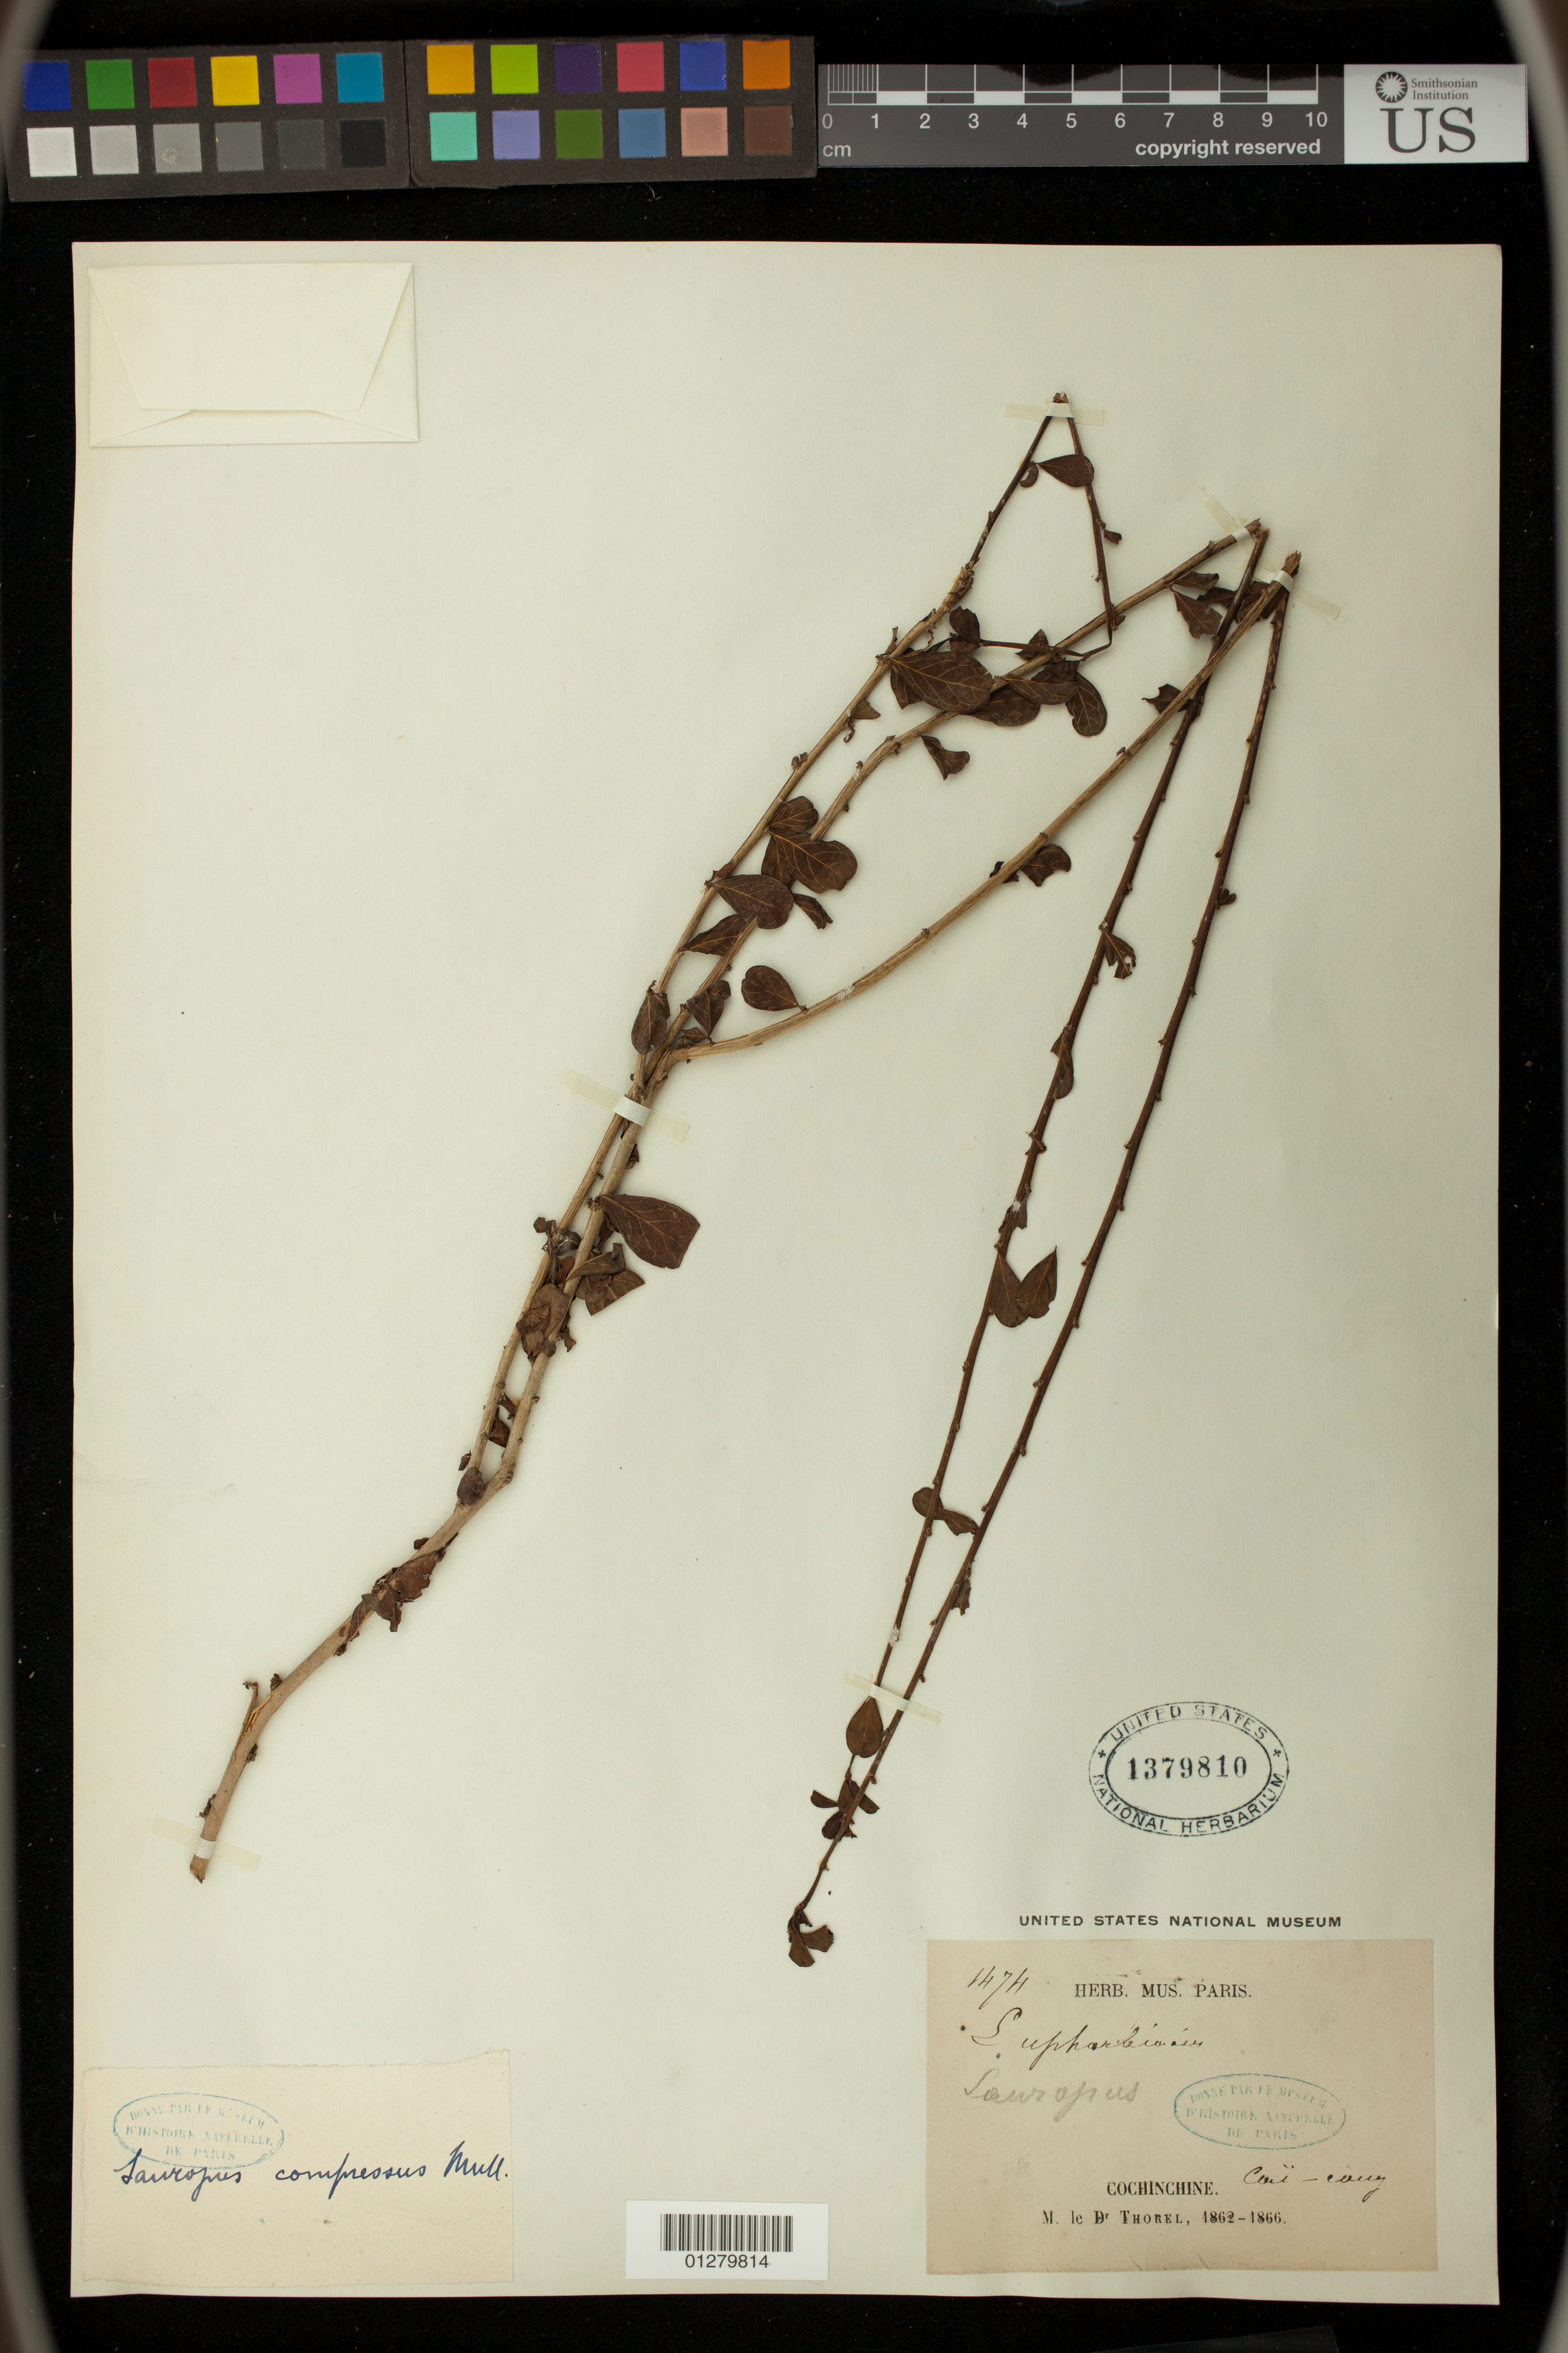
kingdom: Plantae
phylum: Tracheophyta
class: Magnoliopsida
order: Malpighiales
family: Phyllanthaceae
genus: Sauropus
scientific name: Sauropus quadrangularis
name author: (Willd.) Müll. Arg.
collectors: C. Thorel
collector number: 1474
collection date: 1862/1866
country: Vietnam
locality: Cochinchine,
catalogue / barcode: US 1379810